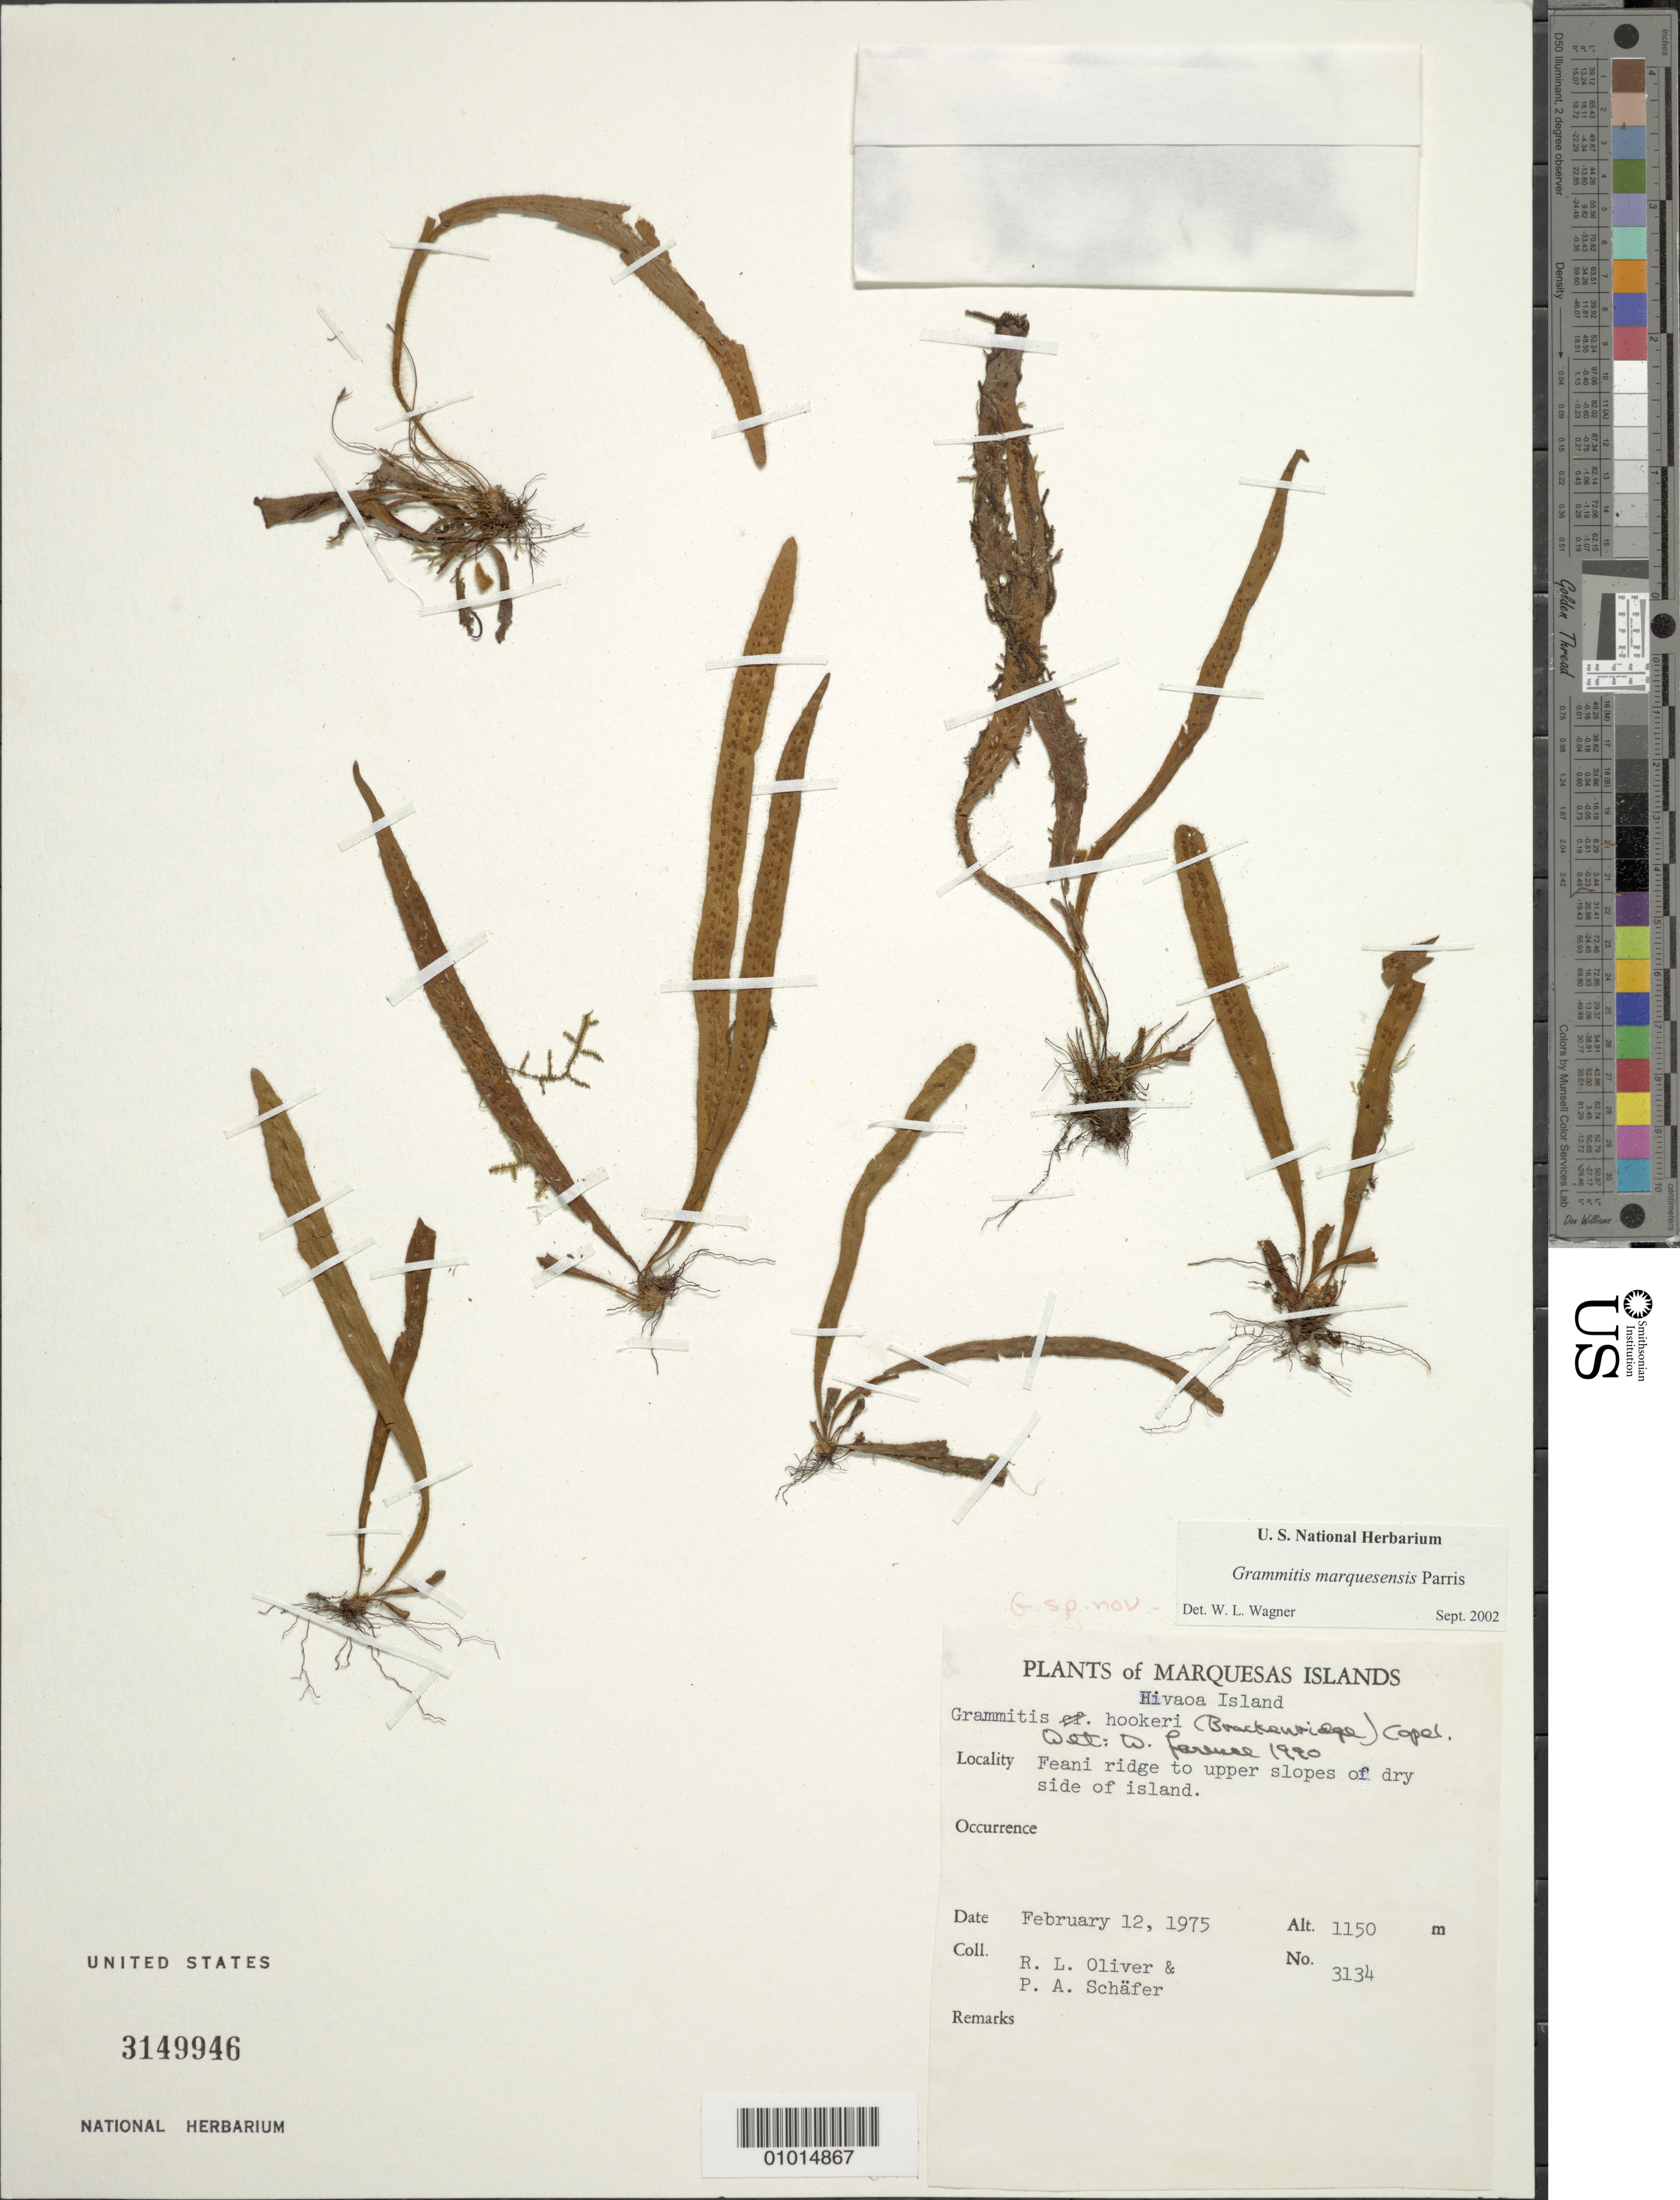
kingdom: Plantae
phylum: Tracheophyta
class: Polypodiopsida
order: Polypodiales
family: Polypodiaceae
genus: Archigrammitis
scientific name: Archigrammitis marquesensis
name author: (Parris) Parris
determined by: Lorence, David H., (PTBG), National Tropical Botanical Garden (UNITED STATES)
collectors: R. L. Oliver & P. A. Schäfer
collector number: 3134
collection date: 1975-02-12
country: French Polynesia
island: Hiva Oa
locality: Feani ridge to upper slopes of dry side of island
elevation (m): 1150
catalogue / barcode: US 3149946